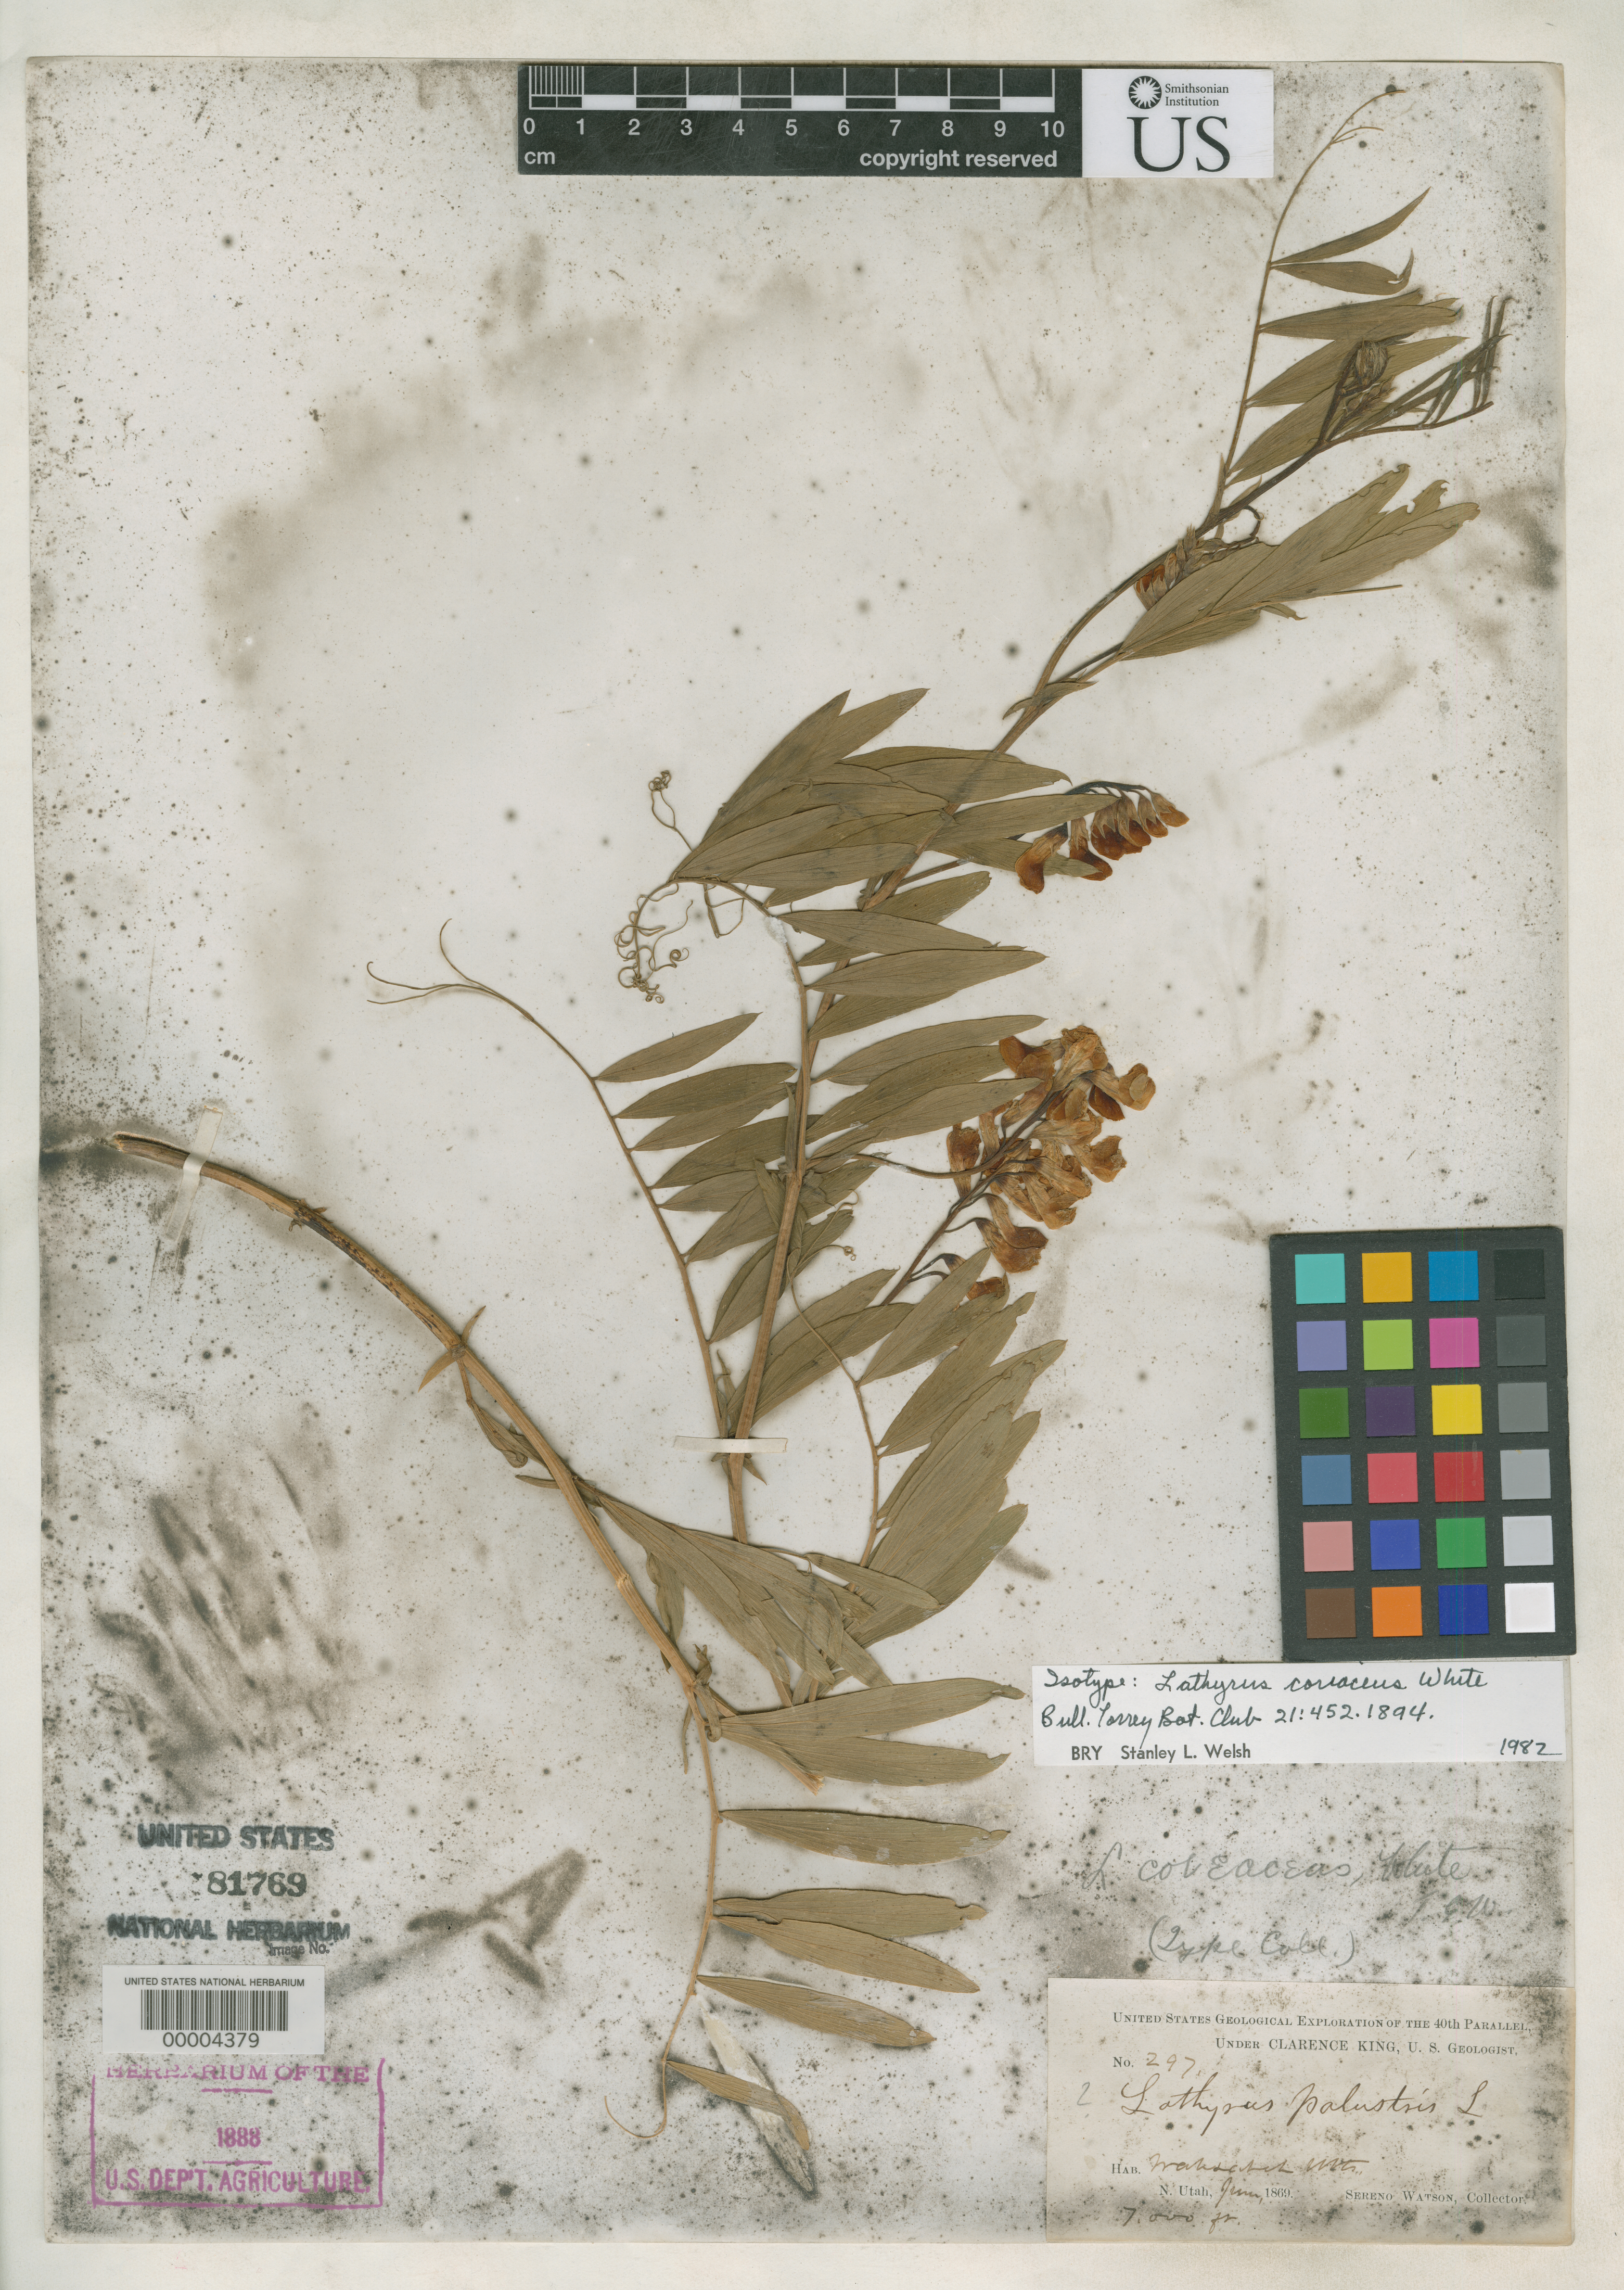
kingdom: Plantae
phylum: Tracheophyta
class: Magnoliopsida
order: Fabales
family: Fabaceae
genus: Lathyrus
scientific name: Lathyrus coriaceus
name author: T.G. White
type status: Syntype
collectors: S. Watson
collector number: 297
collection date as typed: May 1869 to -- Jun 1869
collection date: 1869-05/1869-06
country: United States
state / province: Utah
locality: Wahsatch Mts.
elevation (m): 2134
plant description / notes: Cited by A. Tiehm, 1985 [as Lathyrus coriaceus var. lanszwertii??]; Specimen annotated by S.L. Welsh (1982) as "isotype".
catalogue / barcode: US 81769